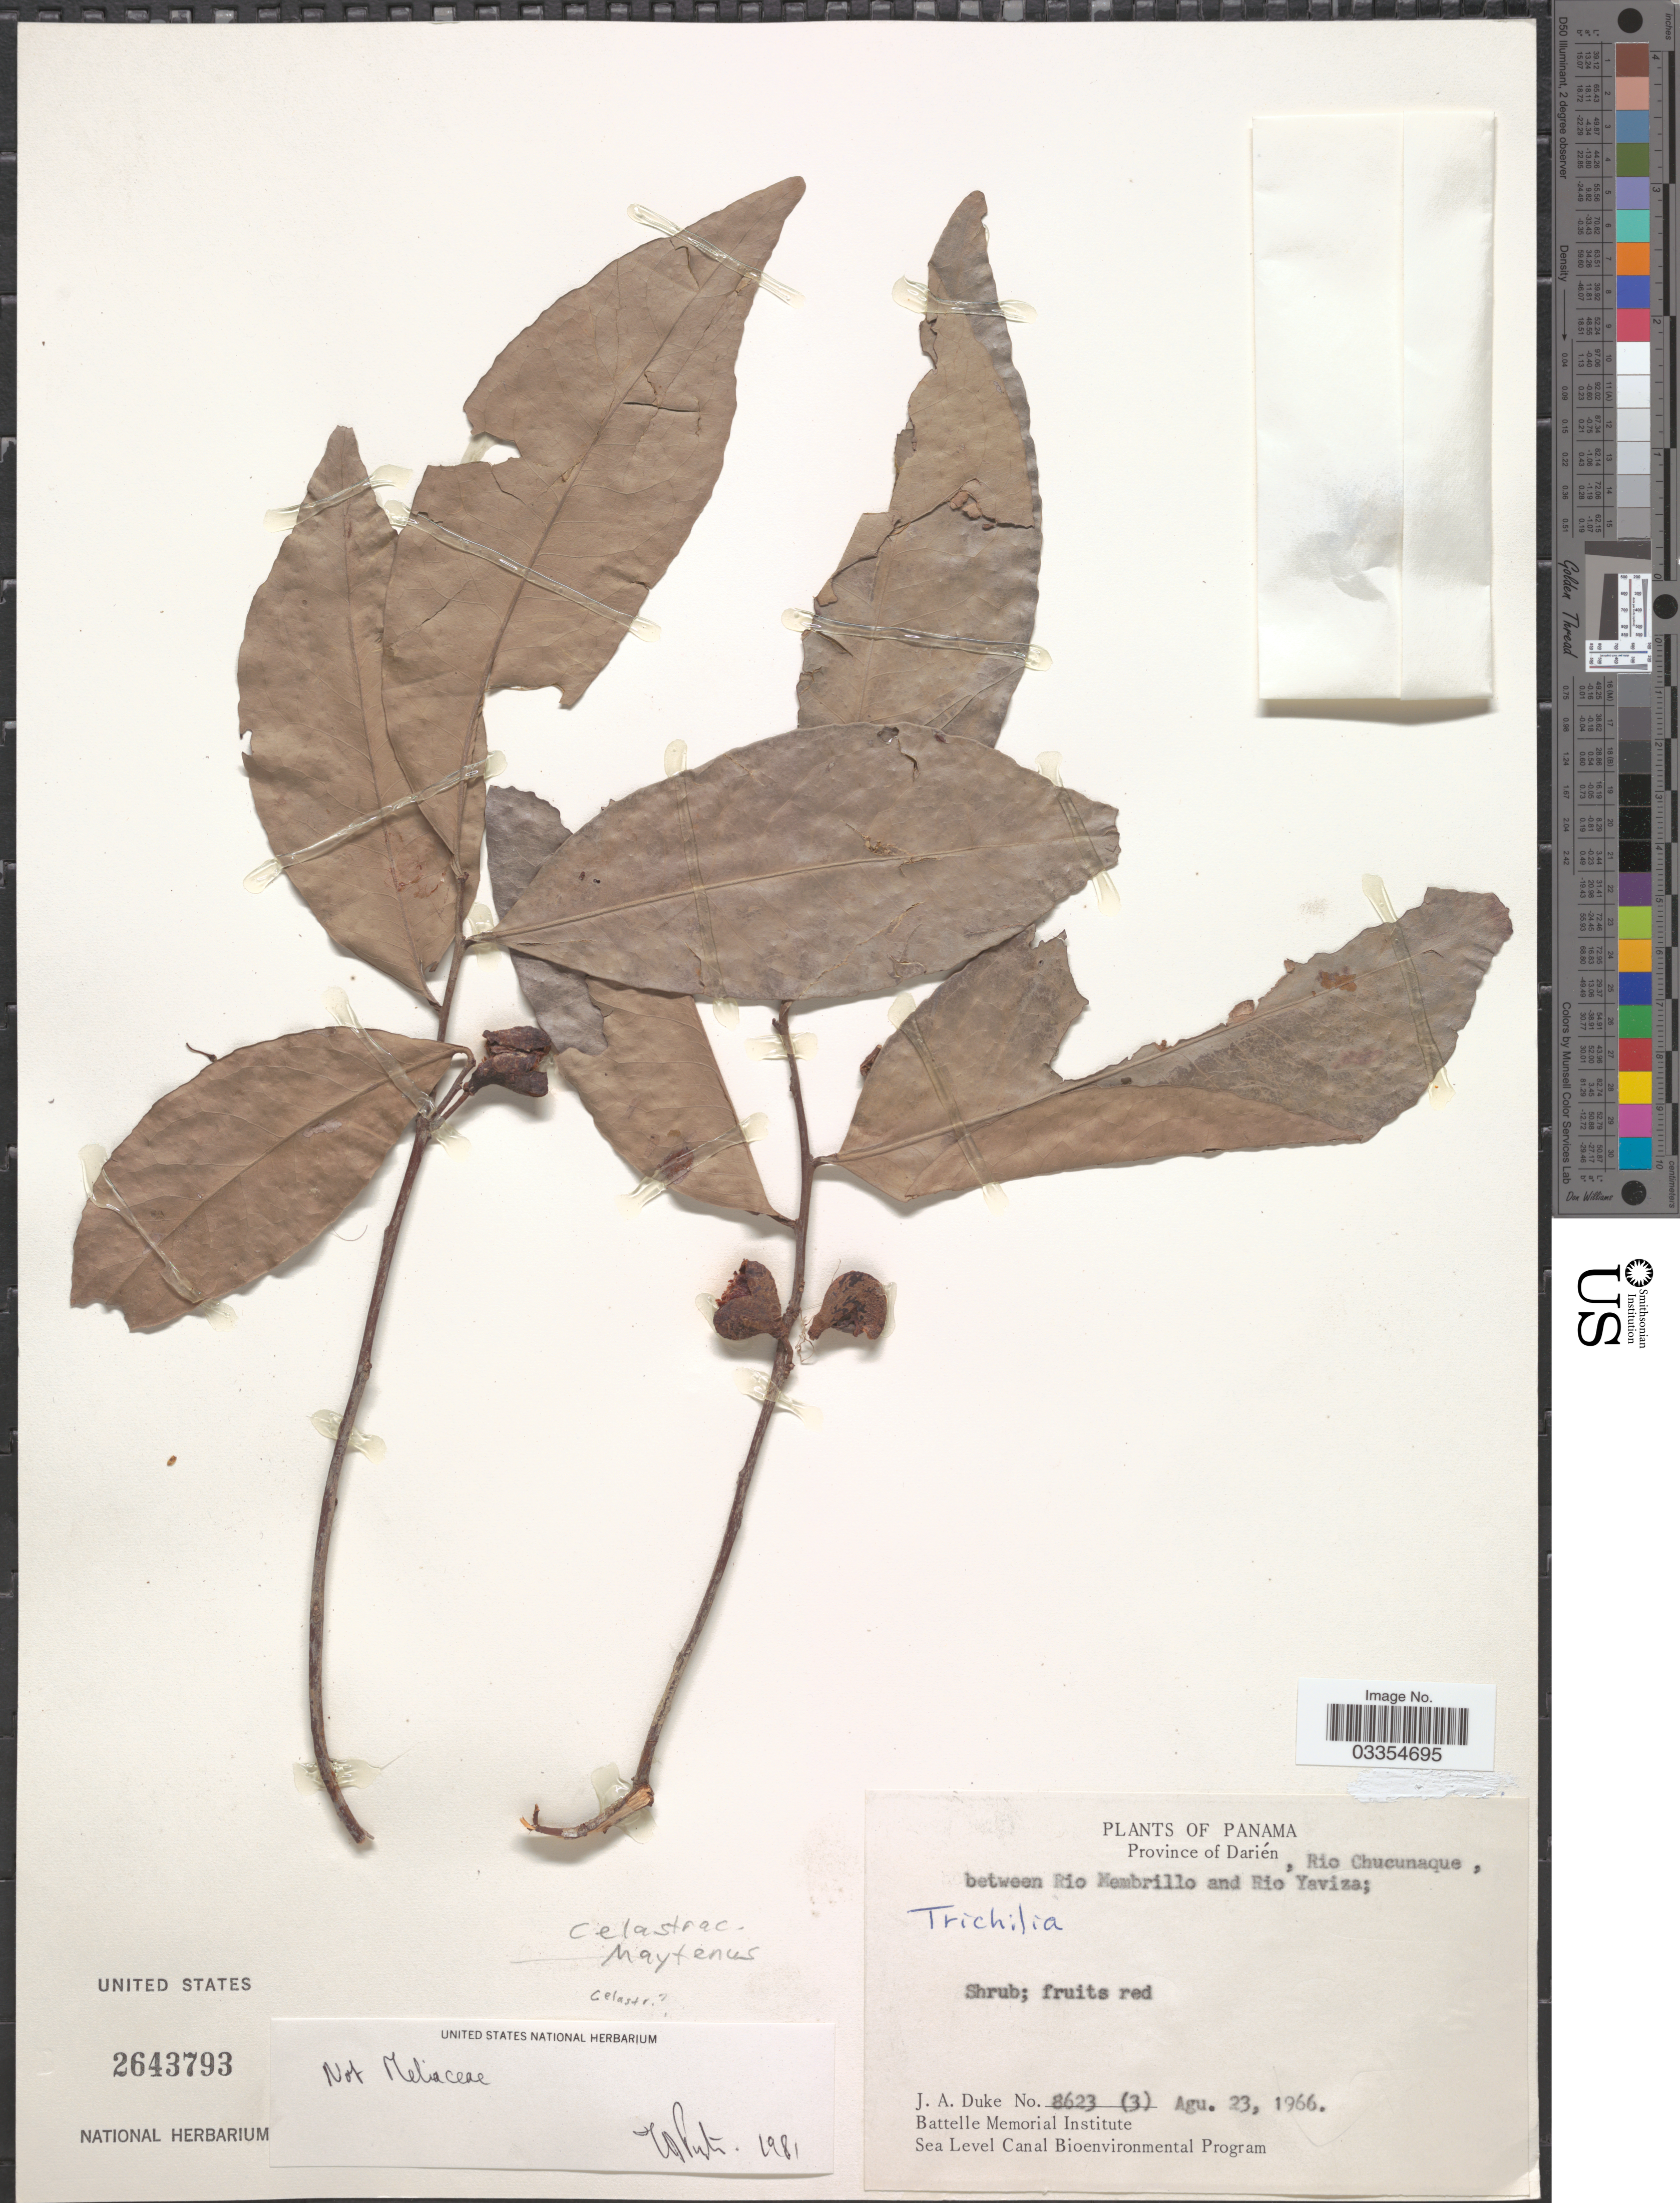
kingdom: Plantae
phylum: Tracheophyta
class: Magnoliopsida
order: Celastrales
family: Celastraceae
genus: Maytenus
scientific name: Maytenus sp.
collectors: J. A. Duke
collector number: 8623 (3)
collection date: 1966-08-23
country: Panama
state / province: Darién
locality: Rio Chucunaque, between Rio Membrillo and Rio Yaviza.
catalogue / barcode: US 2643793